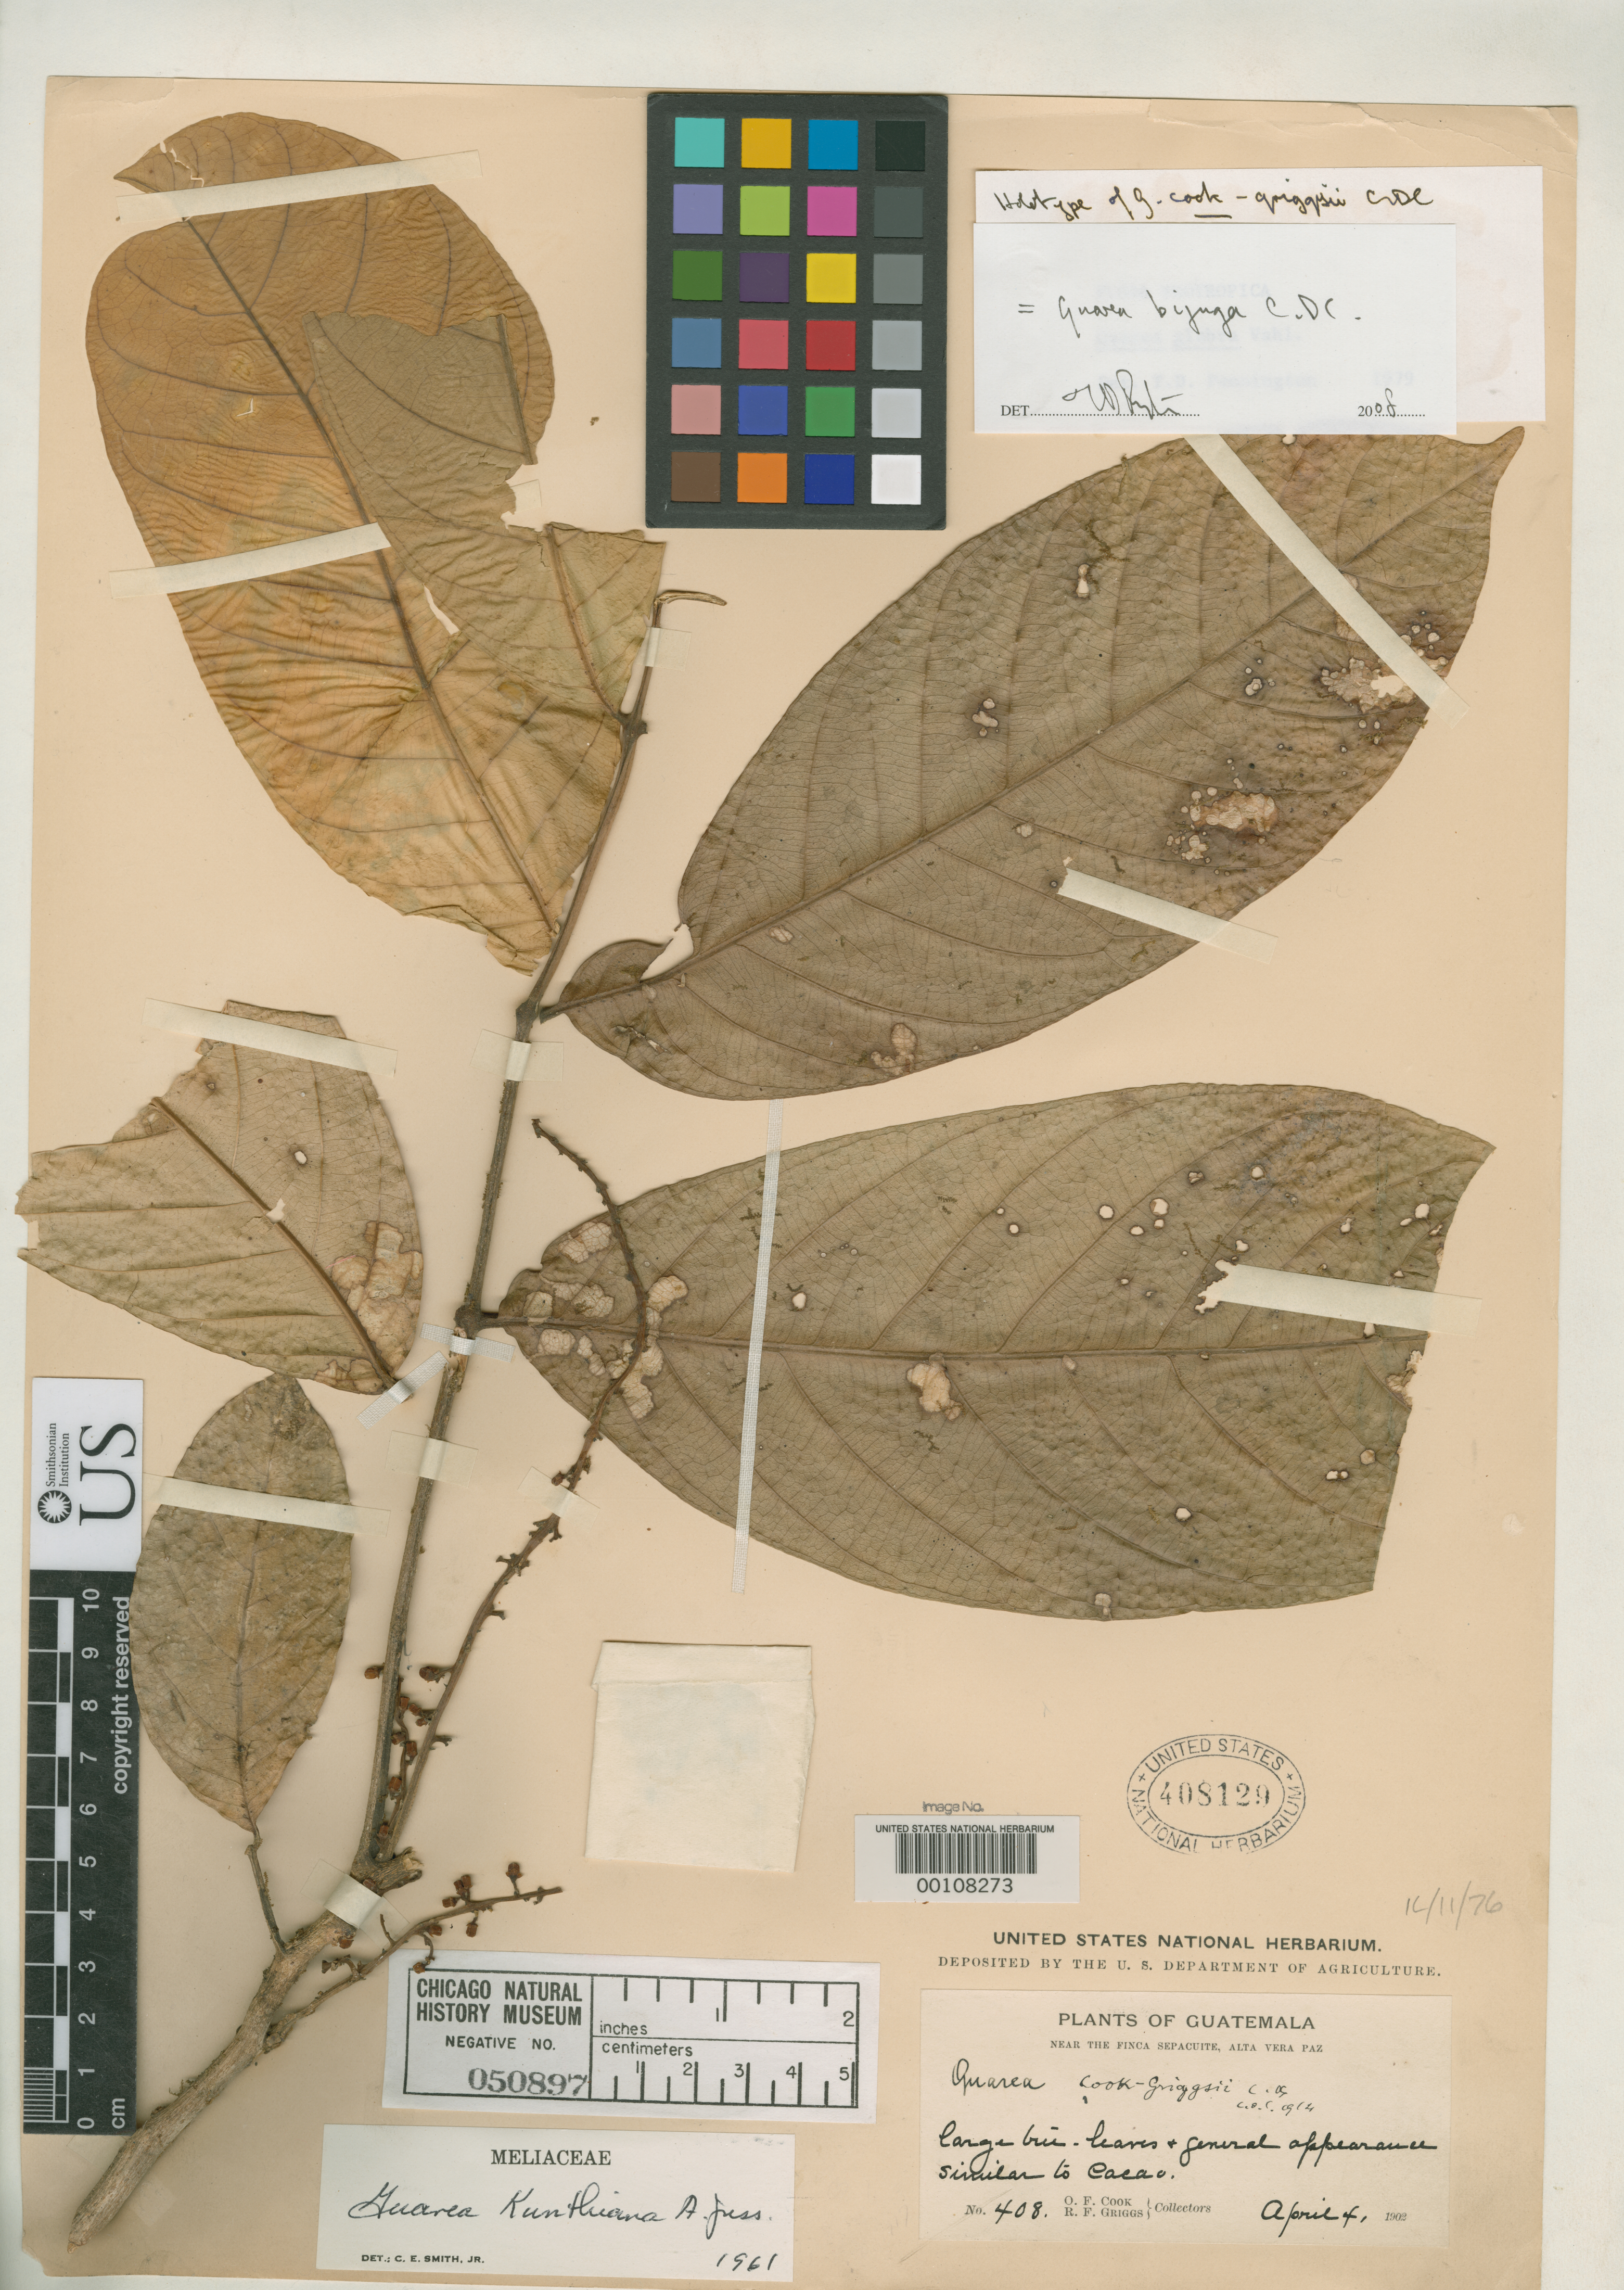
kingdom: Plantae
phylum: Tracheophyta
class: Magnoliopsida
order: Sapindales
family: Meliaceae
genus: Guarea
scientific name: Guarea cook-griggsii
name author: C. DC.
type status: Holotype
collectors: O. F. Cook & R. F. Griggs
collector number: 408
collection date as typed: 04 Apr 1902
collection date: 1902-04-04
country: Guatemala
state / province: Alta Verapaz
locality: Near the Finca Sepacuite.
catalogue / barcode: US 408129